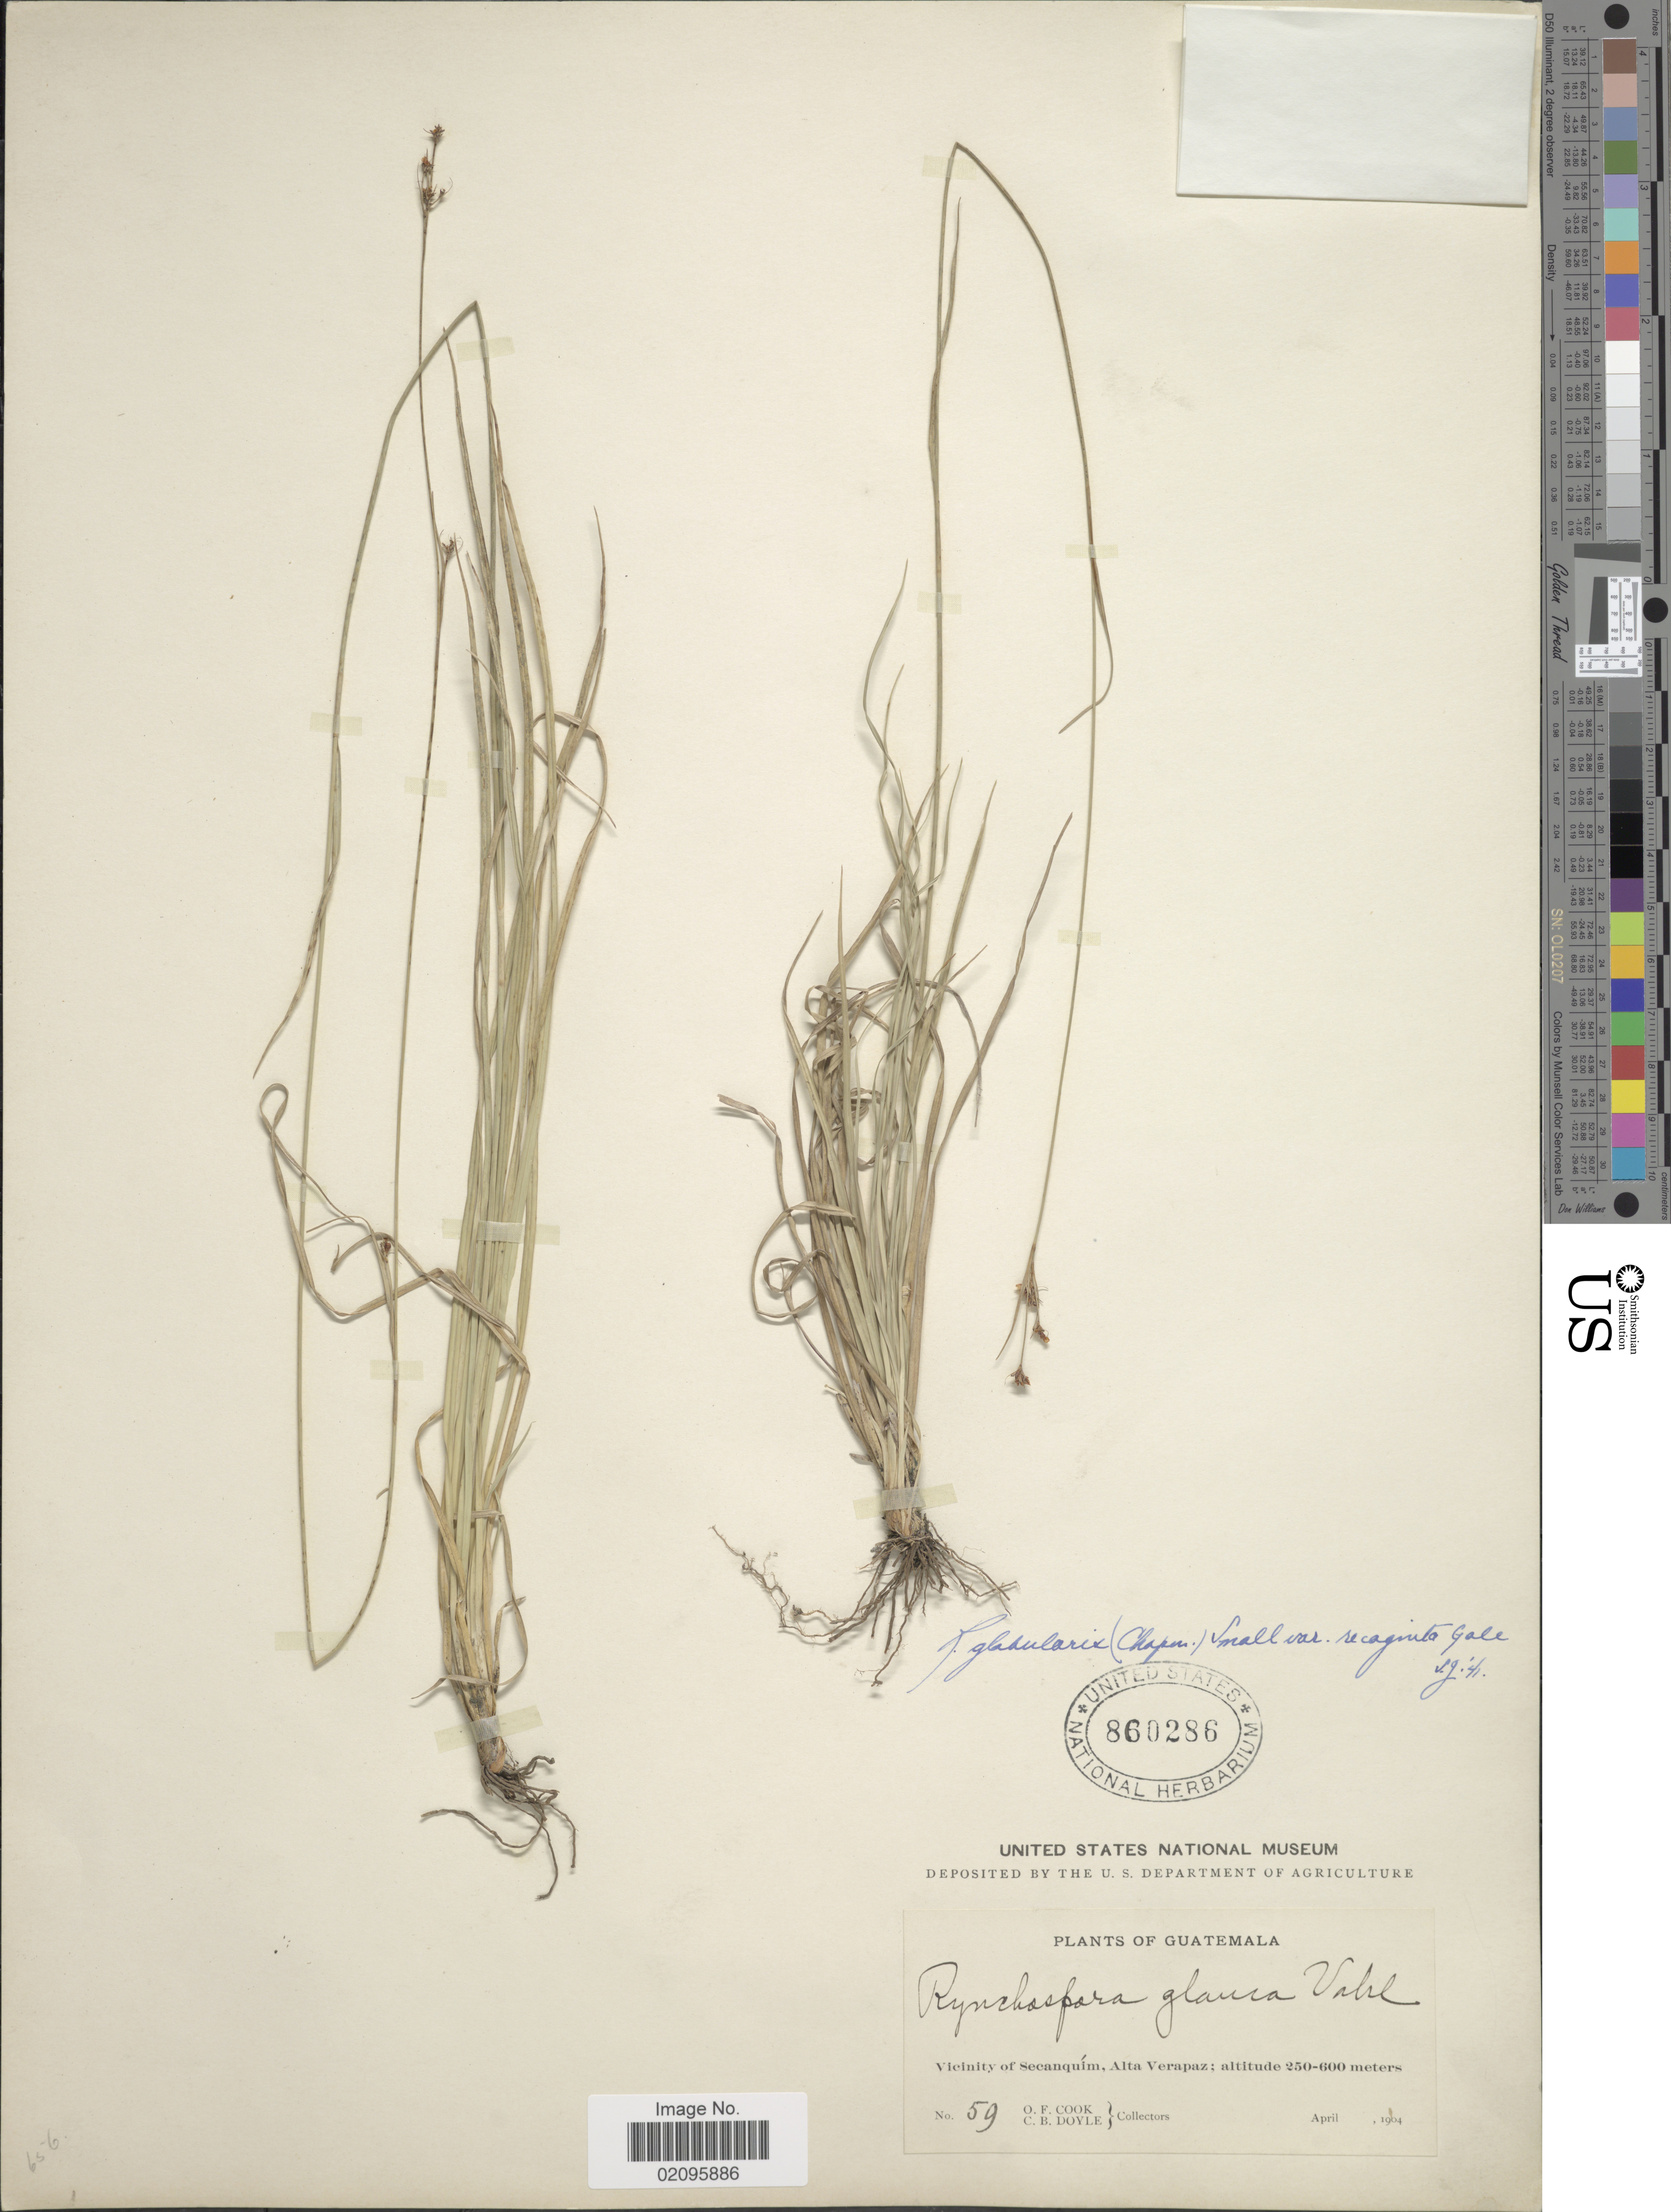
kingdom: Plantae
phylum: Tracheophyta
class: Liliopsida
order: Poales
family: Cyperaceae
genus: Rhynchospora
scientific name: Rhynchospora globularis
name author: (Chapm.) Small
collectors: O. F. Cook & C. Doyle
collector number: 59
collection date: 1914-04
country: Guatemala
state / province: Alta Verapaz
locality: Vicinity of Secanquim.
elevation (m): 250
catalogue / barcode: US 860286